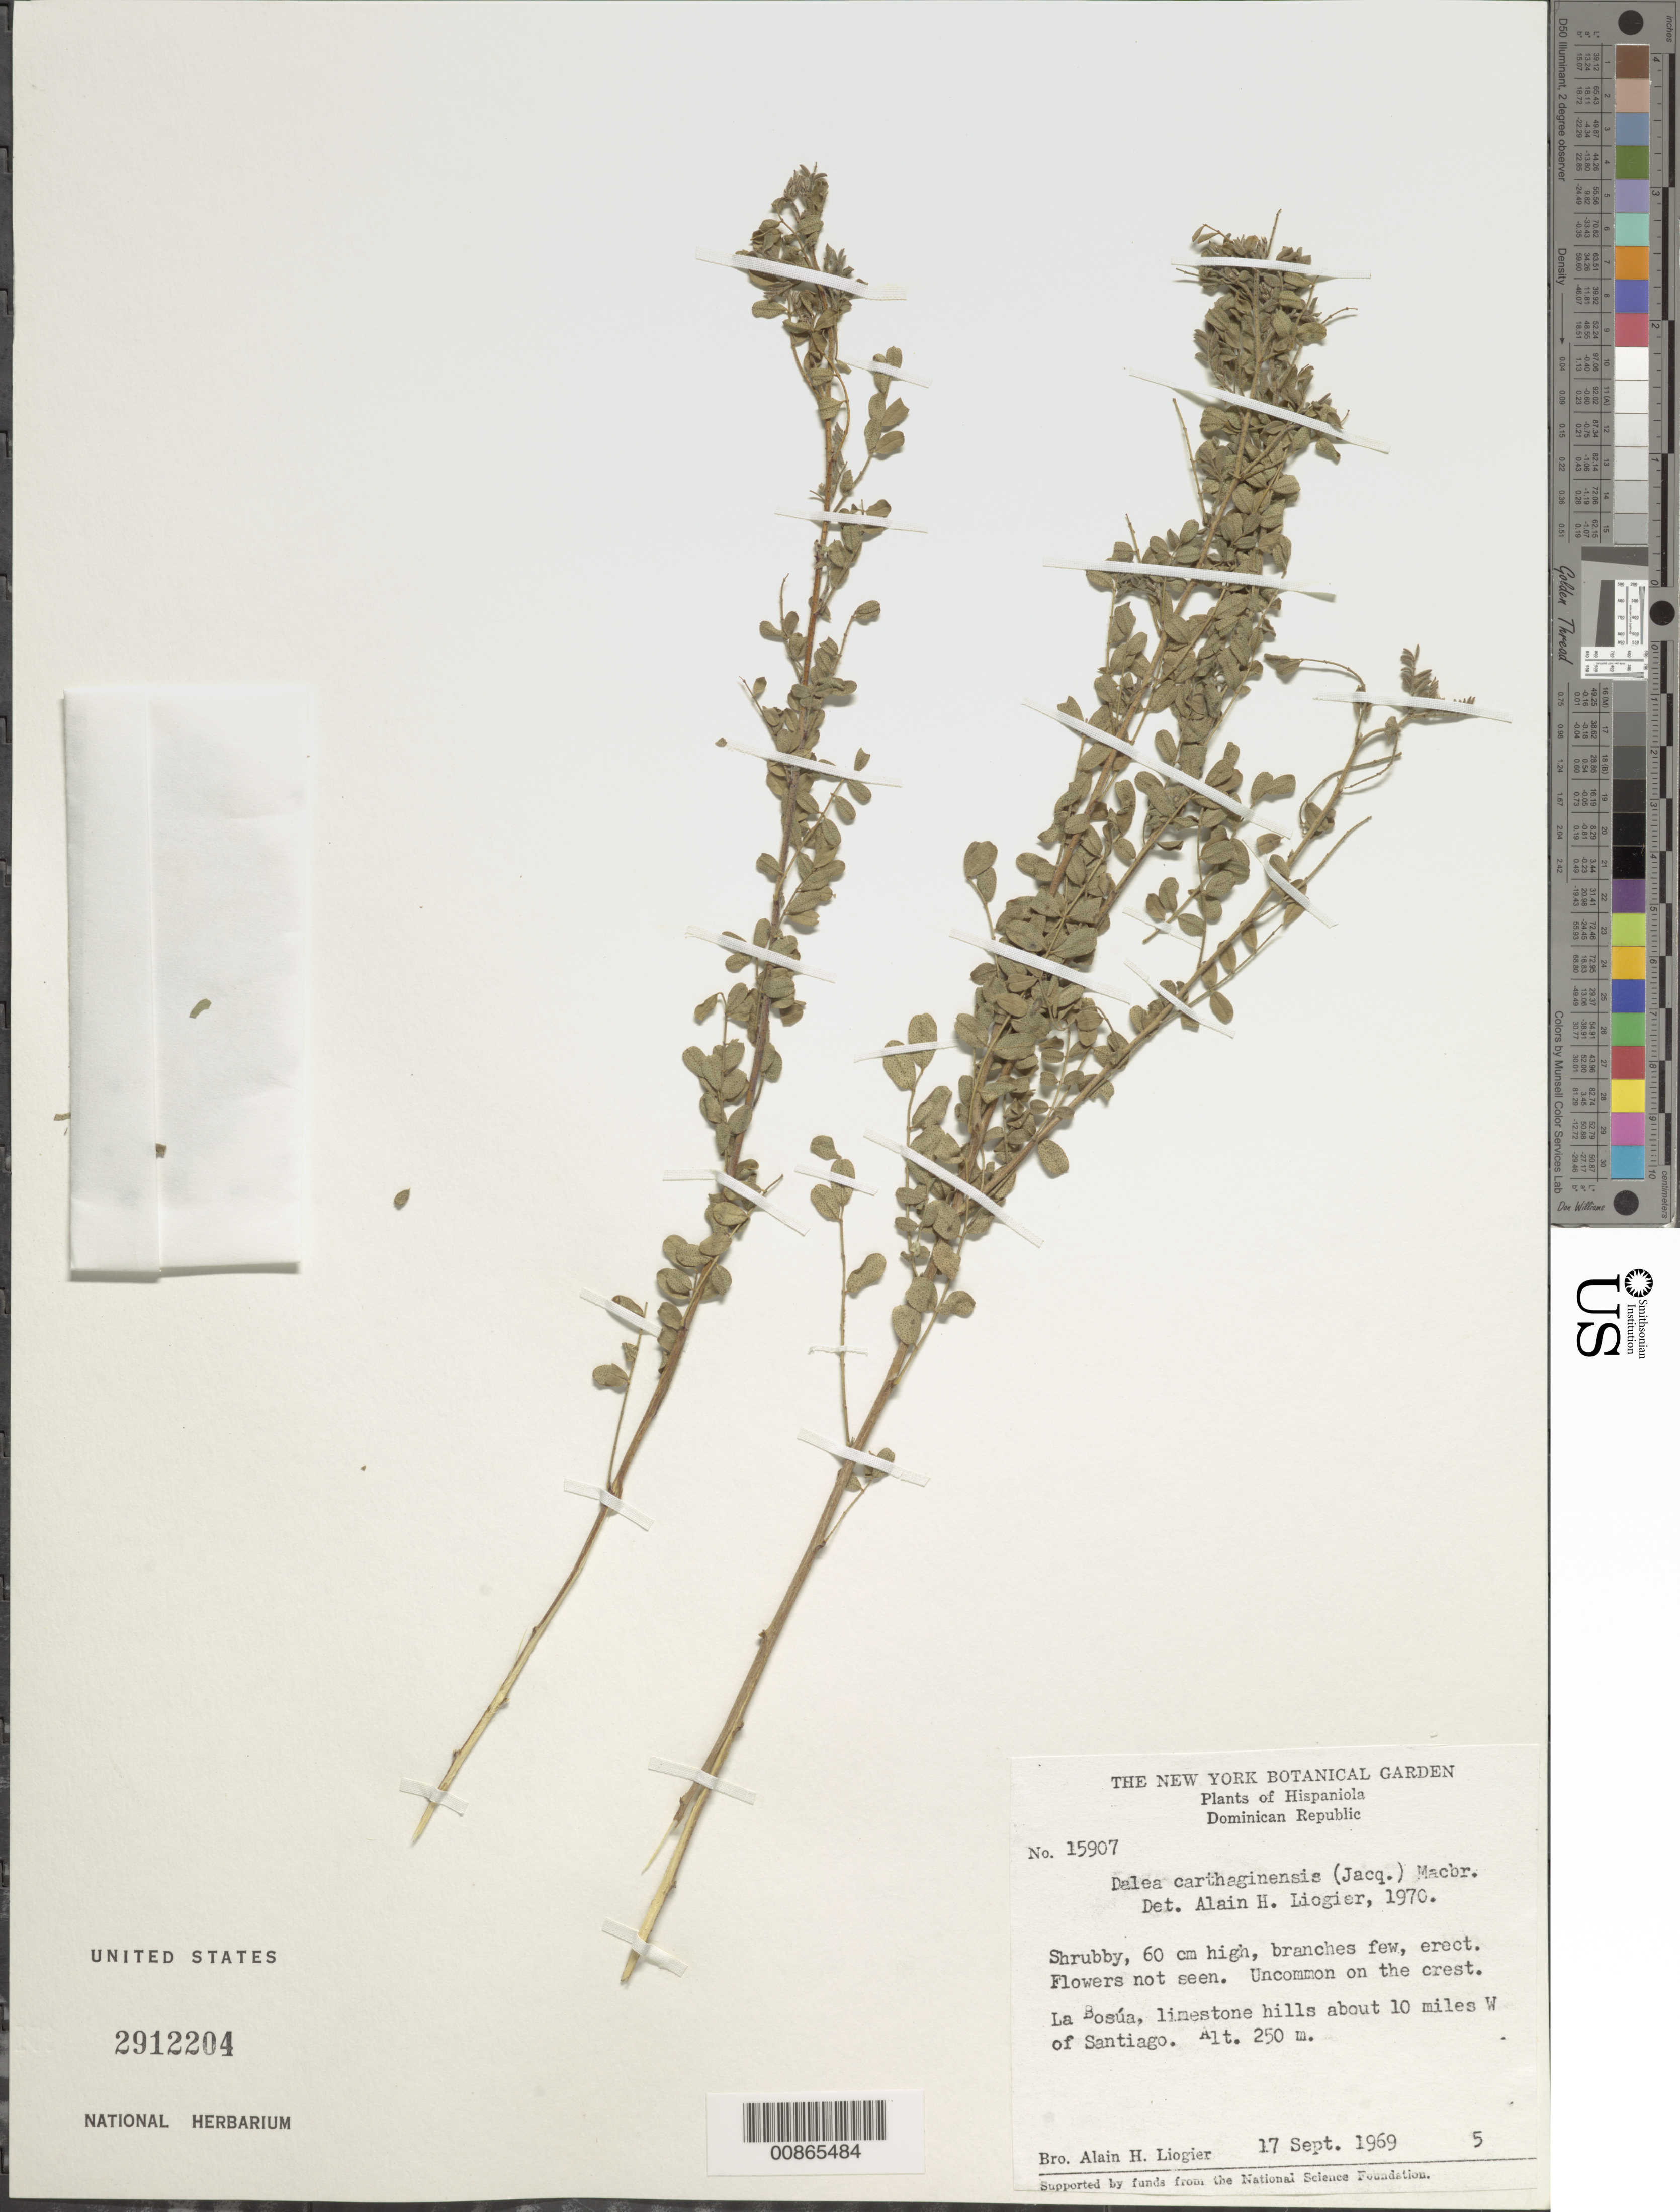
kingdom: Plantae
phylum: Tracheophyta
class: Magnoliopsida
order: Fabales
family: Fabaceae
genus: Dalea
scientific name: Dalea carthagenensis var. carthagenensis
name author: (Jacq.) J.F. Macbr.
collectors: A. H. Liogier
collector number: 15907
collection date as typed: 17 Sep 1969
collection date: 1969-09-17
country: Dominican Republic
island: Hispaniola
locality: La Bosúa, limestone hills about 10 miles W of Santiago.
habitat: Limestone hills.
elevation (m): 250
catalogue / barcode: US 2912204